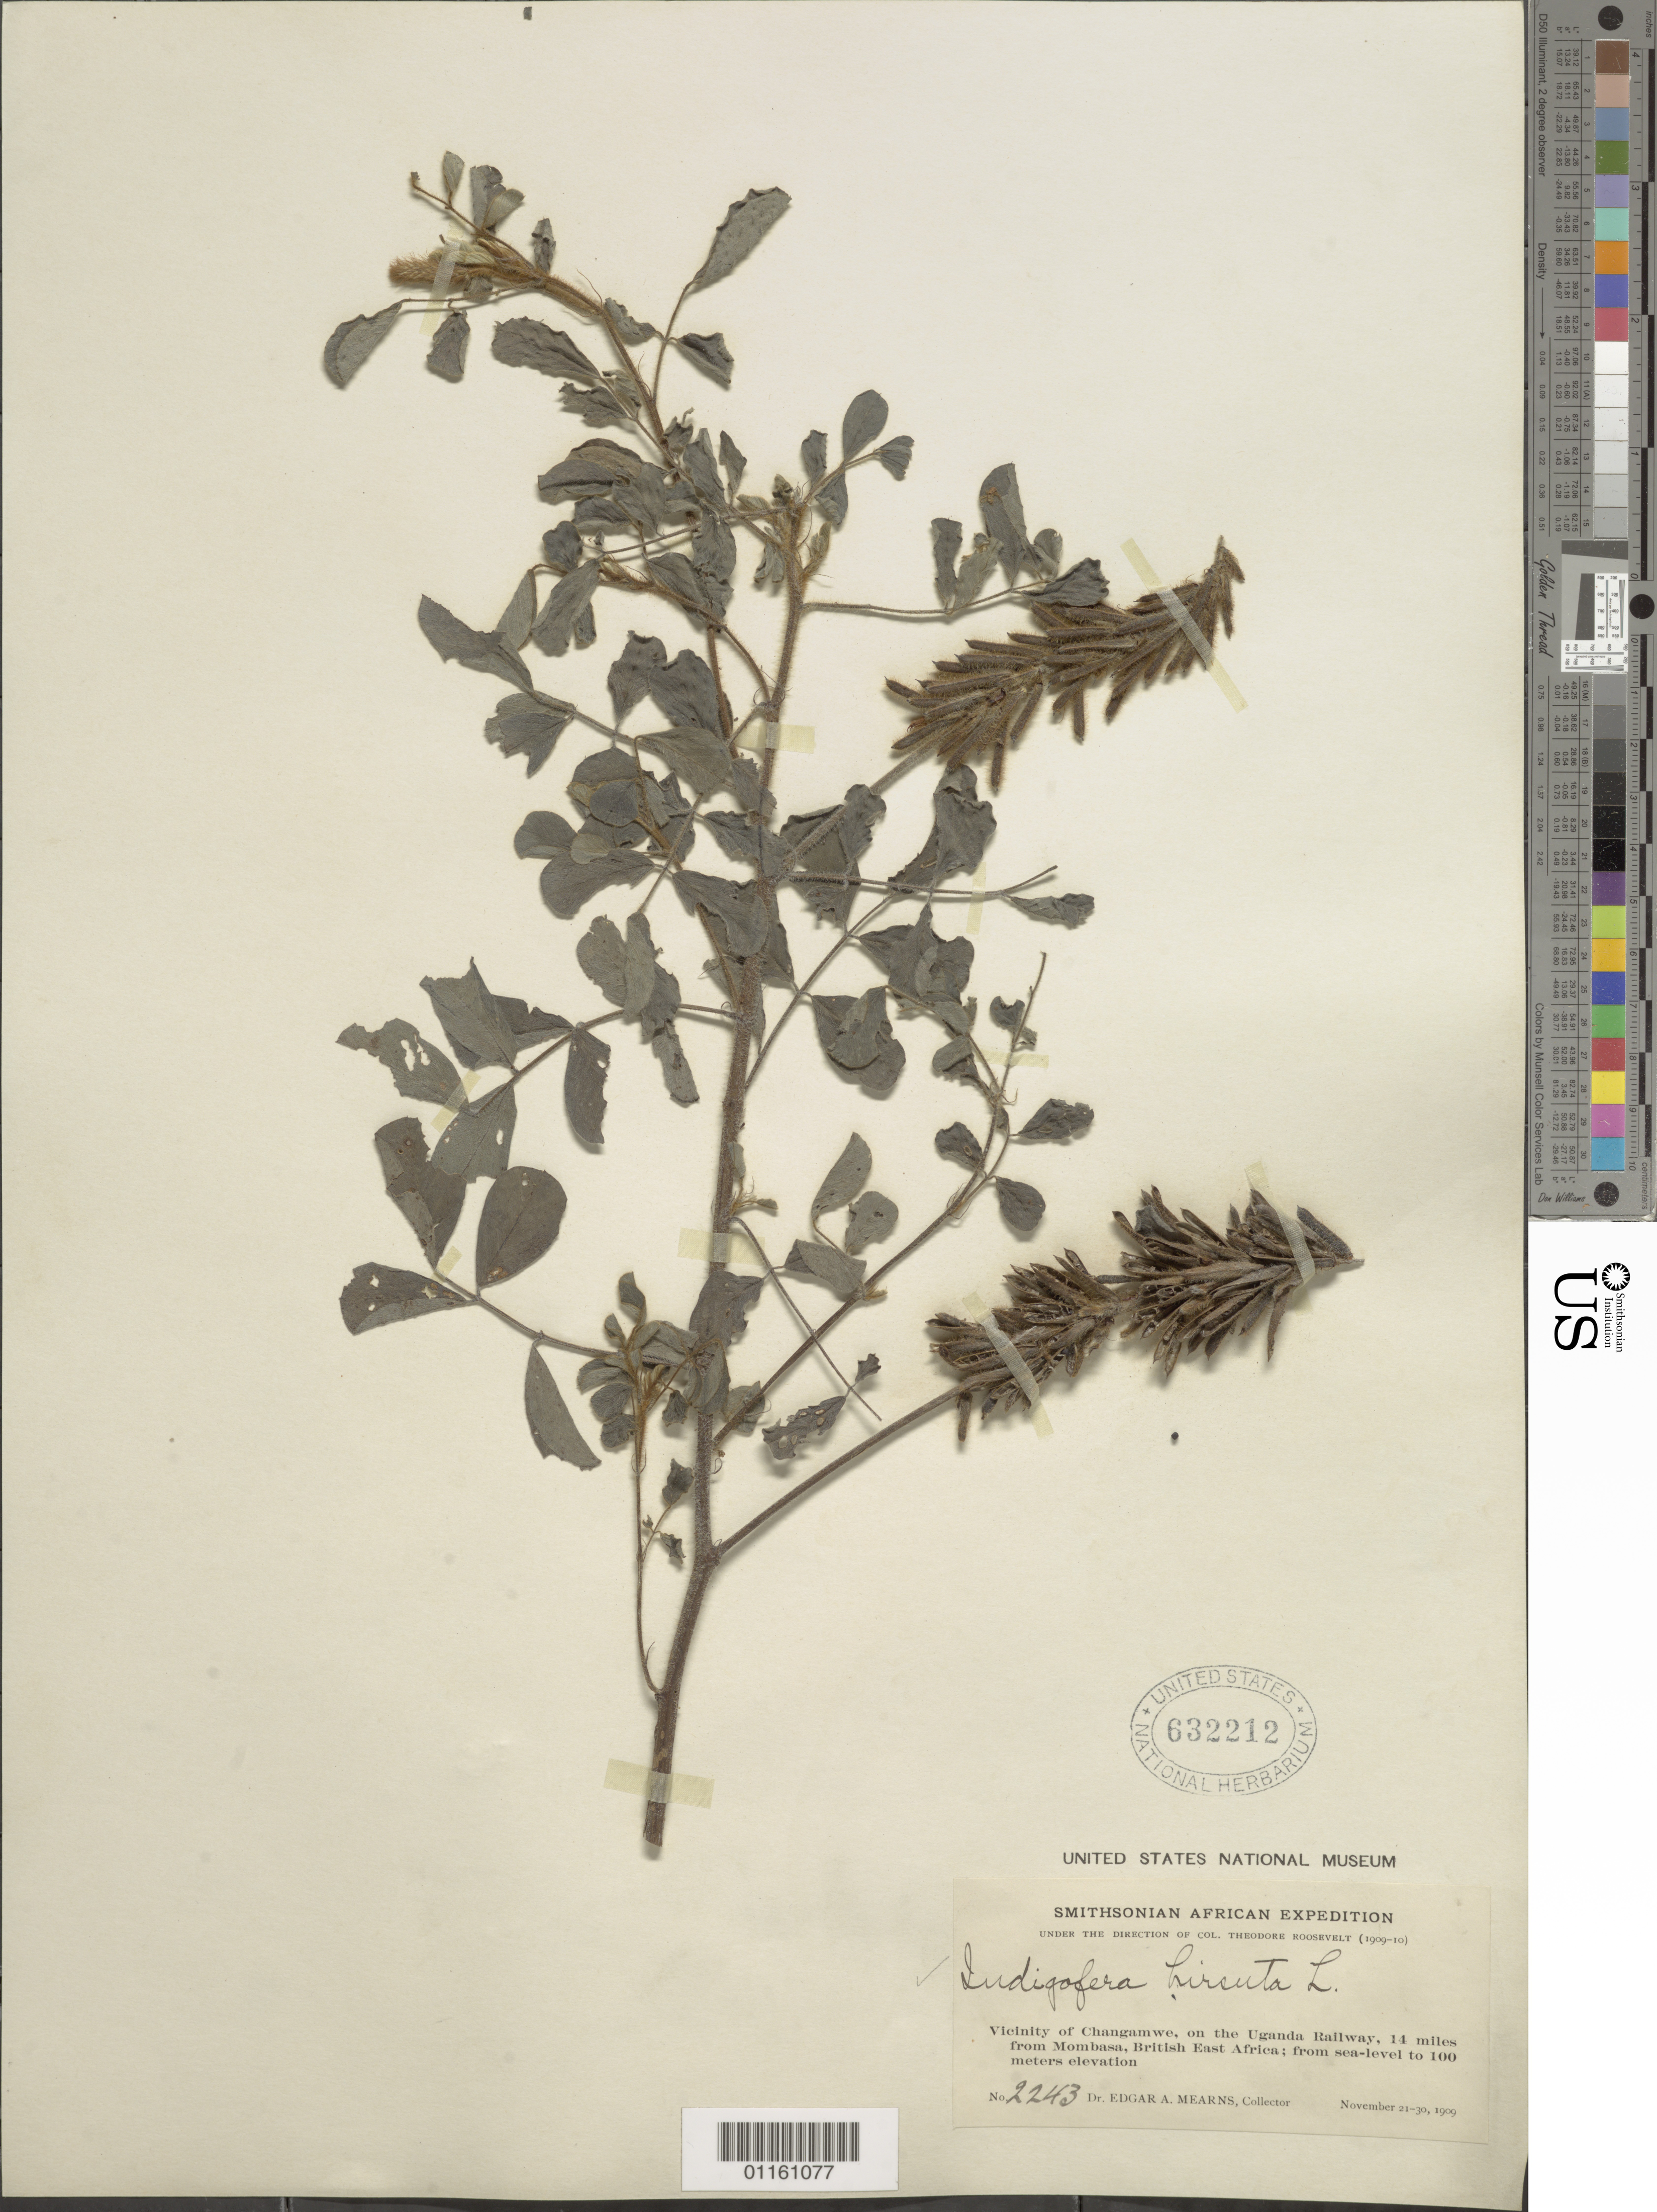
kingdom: Plantae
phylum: Tracheophyta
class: Magnoliopsida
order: Fabales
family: Fabaceae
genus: Indigofera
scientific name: Indigofera hirsuta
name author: L.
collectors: E. A. Mearns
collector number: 2243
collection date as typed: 21 Nov 1909 to 30 Nov 1909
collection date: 1909-11-21/1909-11-30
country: Uganda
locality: Vicinity of Changamwe, on the Uganda railway, 14 mi from Mombasa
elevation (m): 0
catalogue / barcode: US 632212